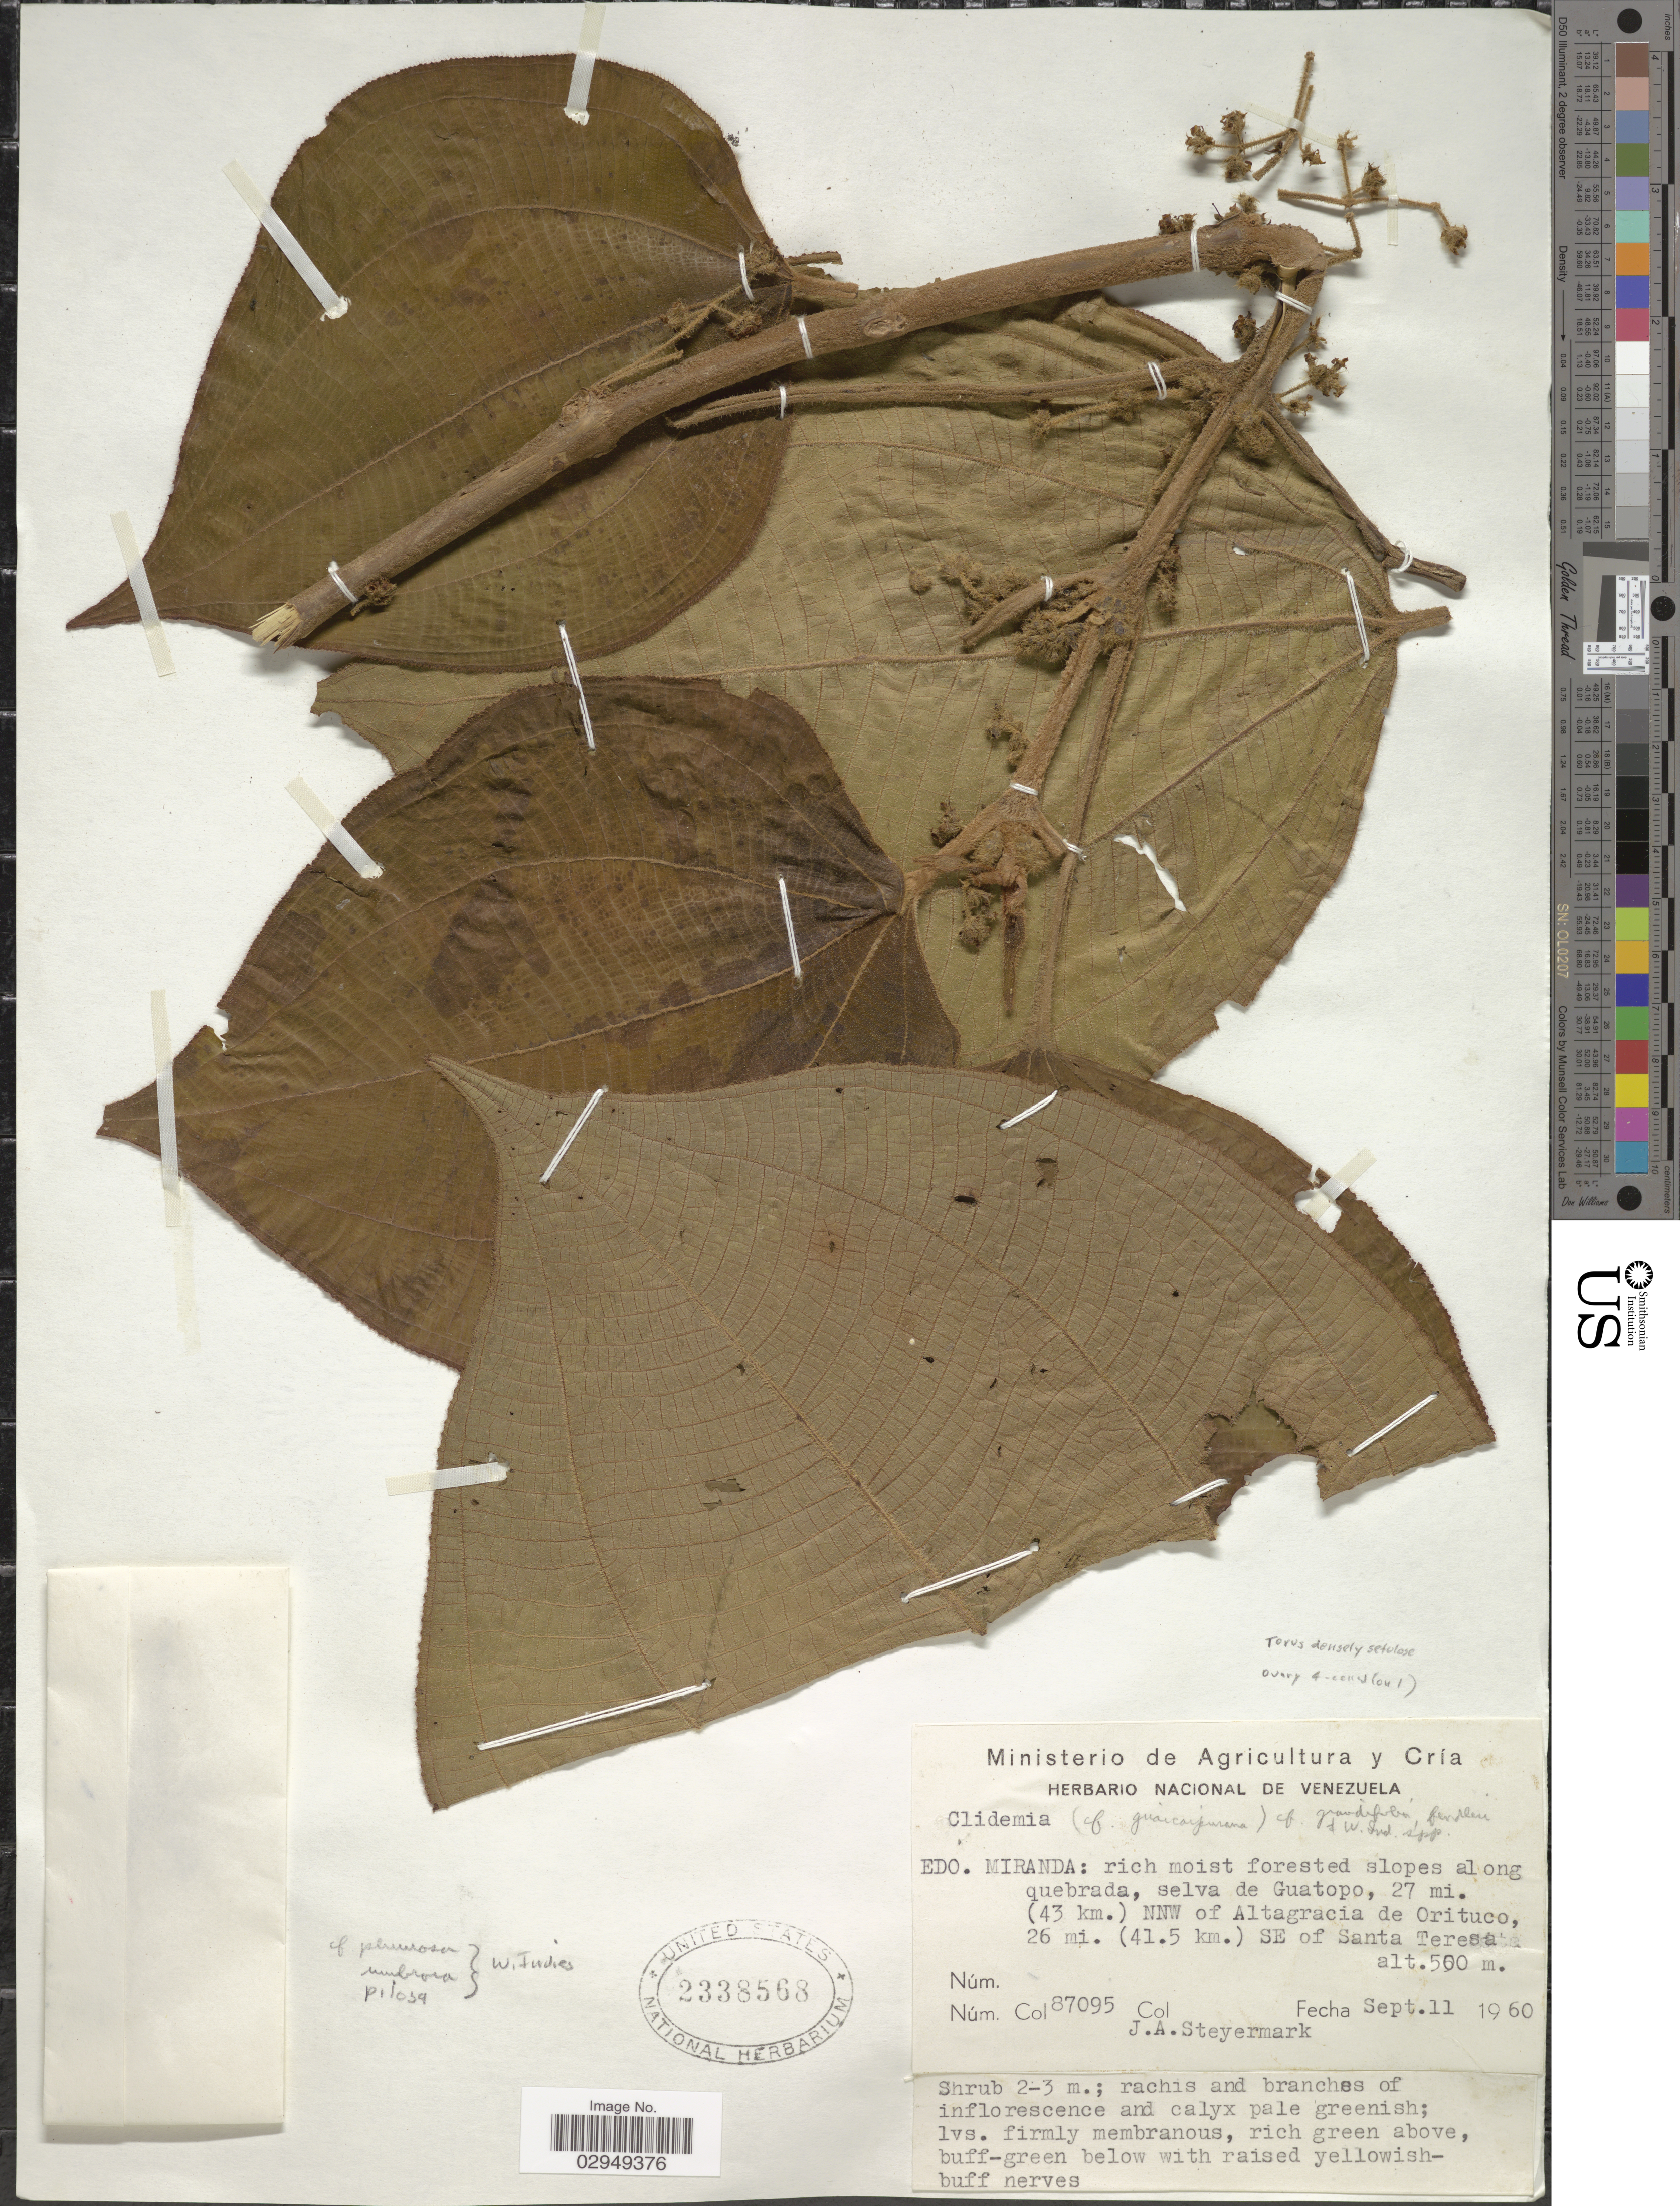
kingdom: Plantae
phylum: Tracheophyta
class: Magnoliopsida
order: Myrtales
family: Melastomataceae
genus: Clidemia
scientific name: Clidemia grandifolia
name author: Cogn.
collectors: J. Steyermark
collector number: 87095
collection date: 1960-09-11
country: Venezuela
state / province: Miranda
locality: Edo. Miranda: rich moist forested slopes along quebrada, selva de Guatopo, 27 mi. (43 km.) NNW of Altagracia de Orituco, 26 mi. (41.5 km.) SE of Santa Teresa.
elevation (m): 500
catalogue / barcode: US 2338568